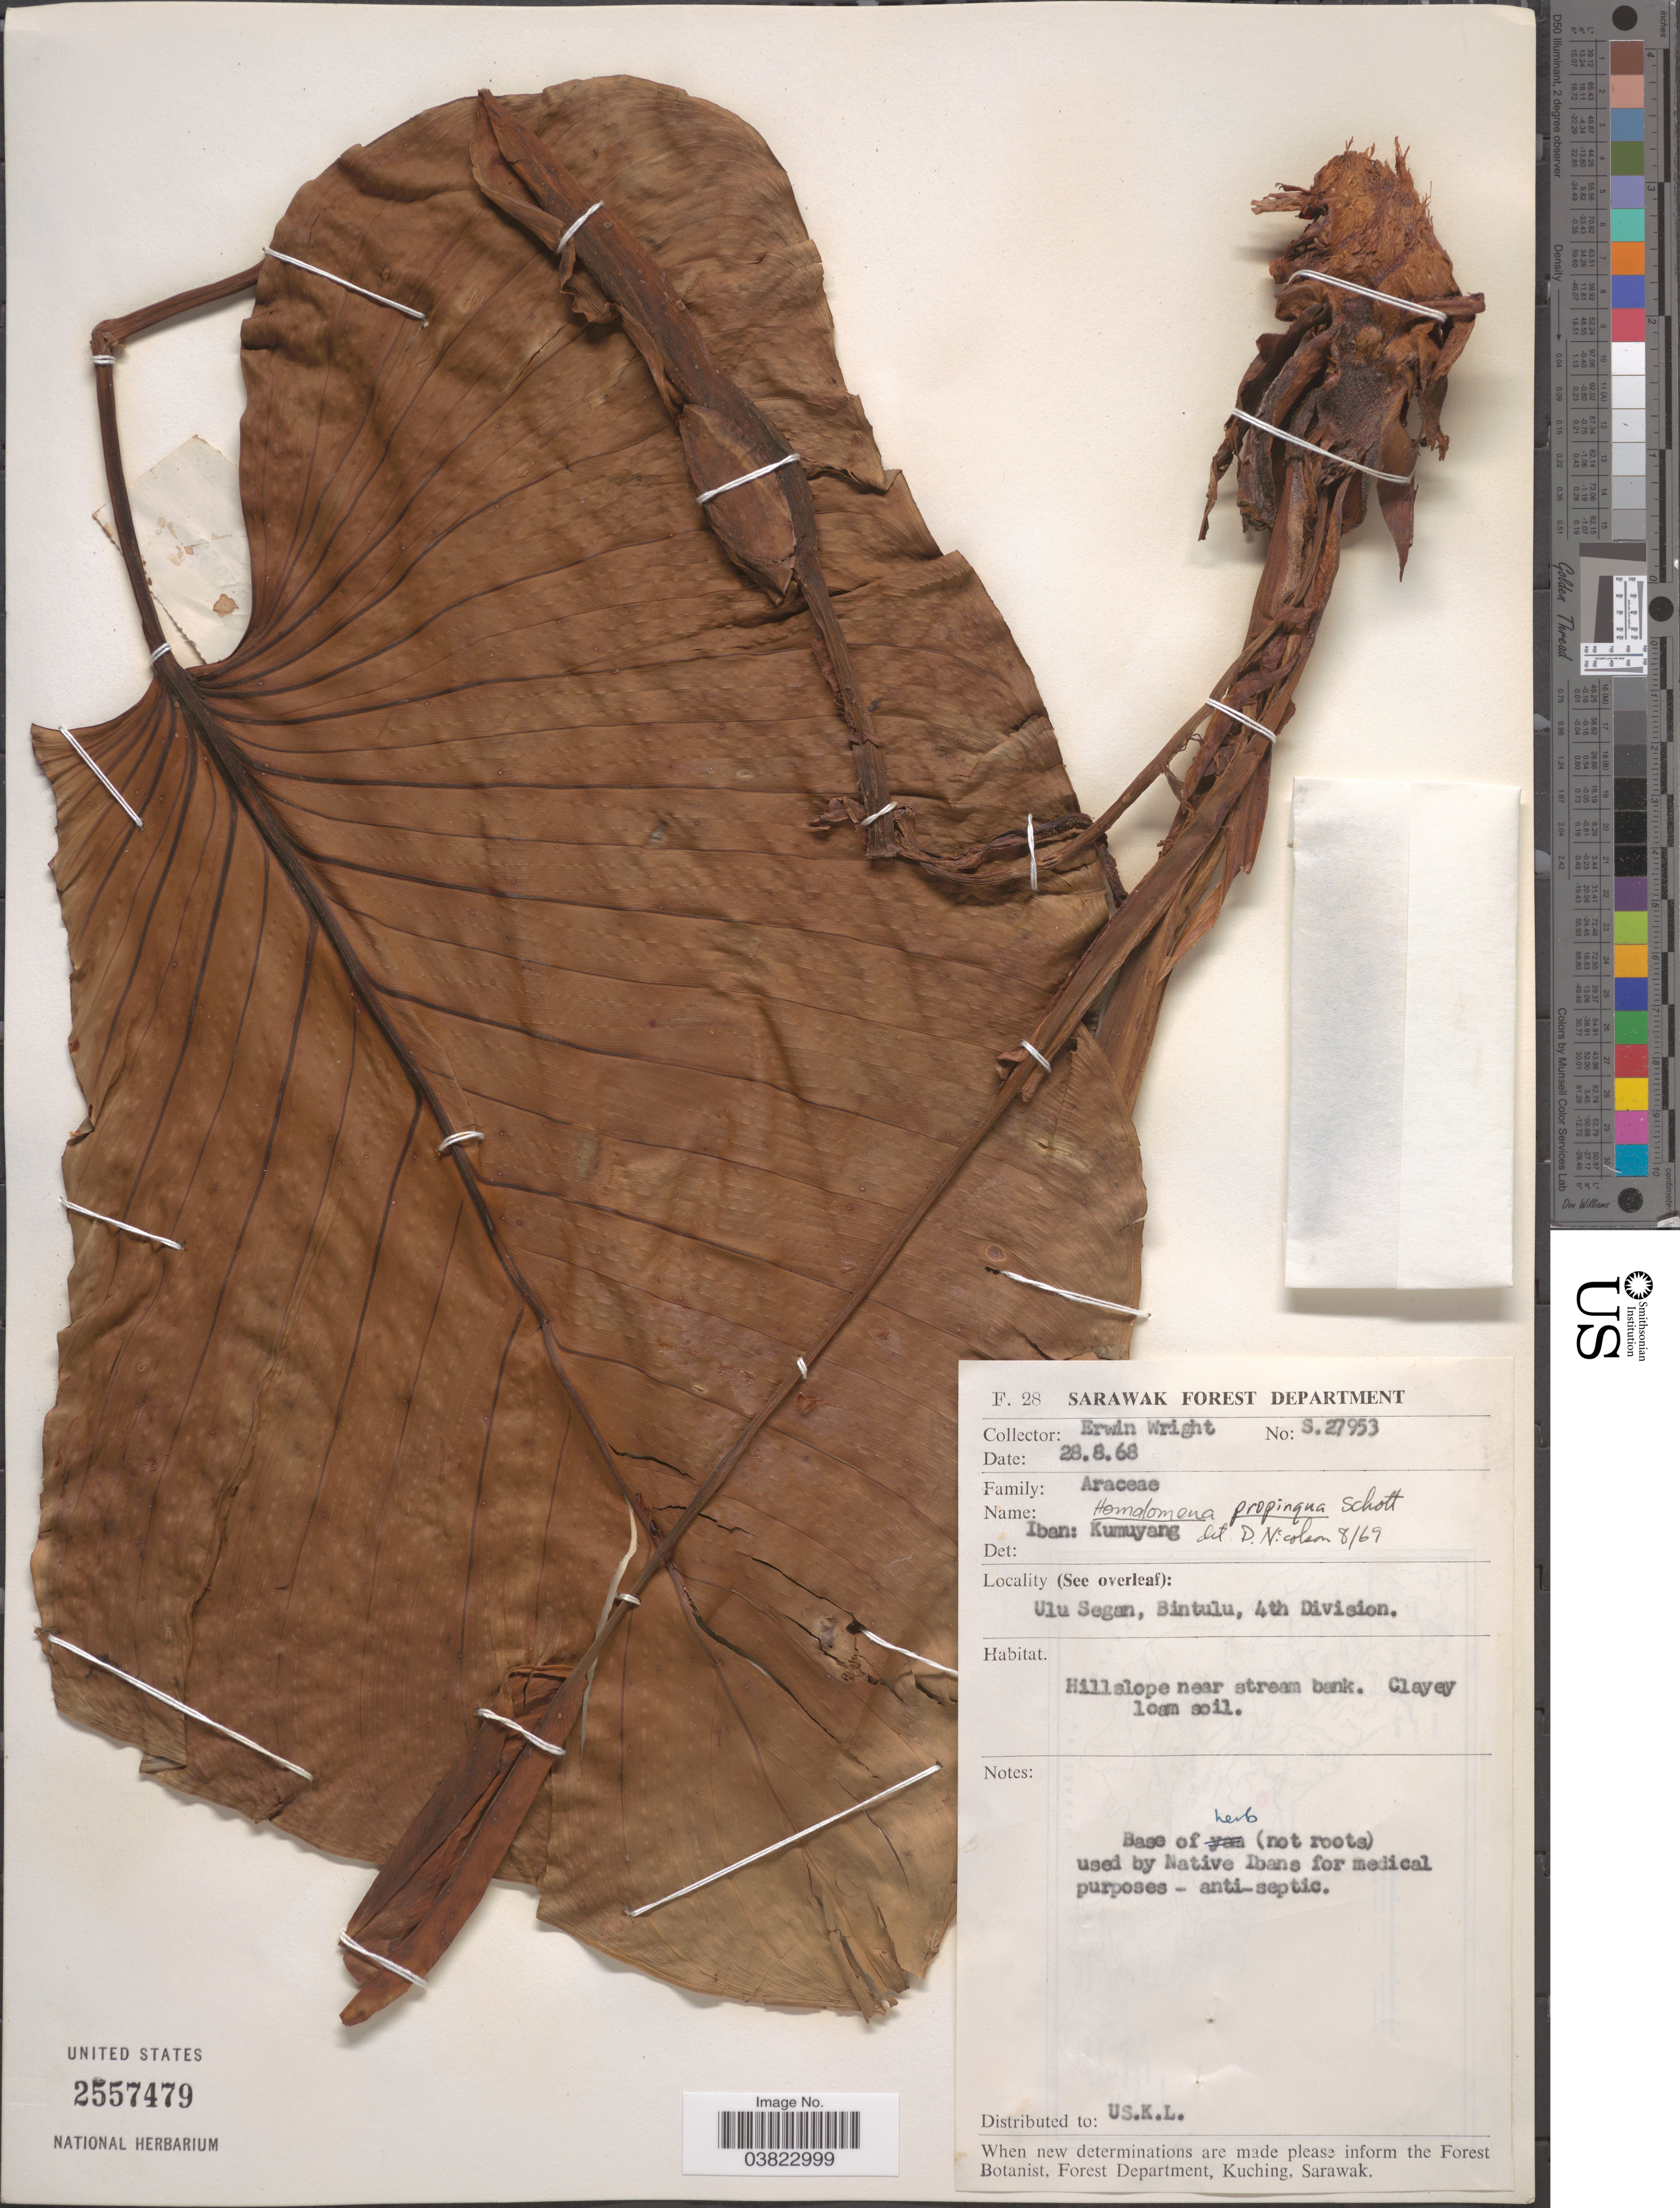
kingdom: Plantae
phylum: Tracheophyta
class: Liliopsida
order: Alismatales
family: Araceae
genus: Homalomena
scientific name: Homalomena propinqua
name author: Schott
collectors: E. P. Wright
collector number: S.27953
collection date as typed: Transcribed d/m/y: 28/8/68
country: Malaysia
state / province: Sarawak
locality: Ulu Segan, Bintulu, 4th Division.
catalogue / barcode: US 2557479